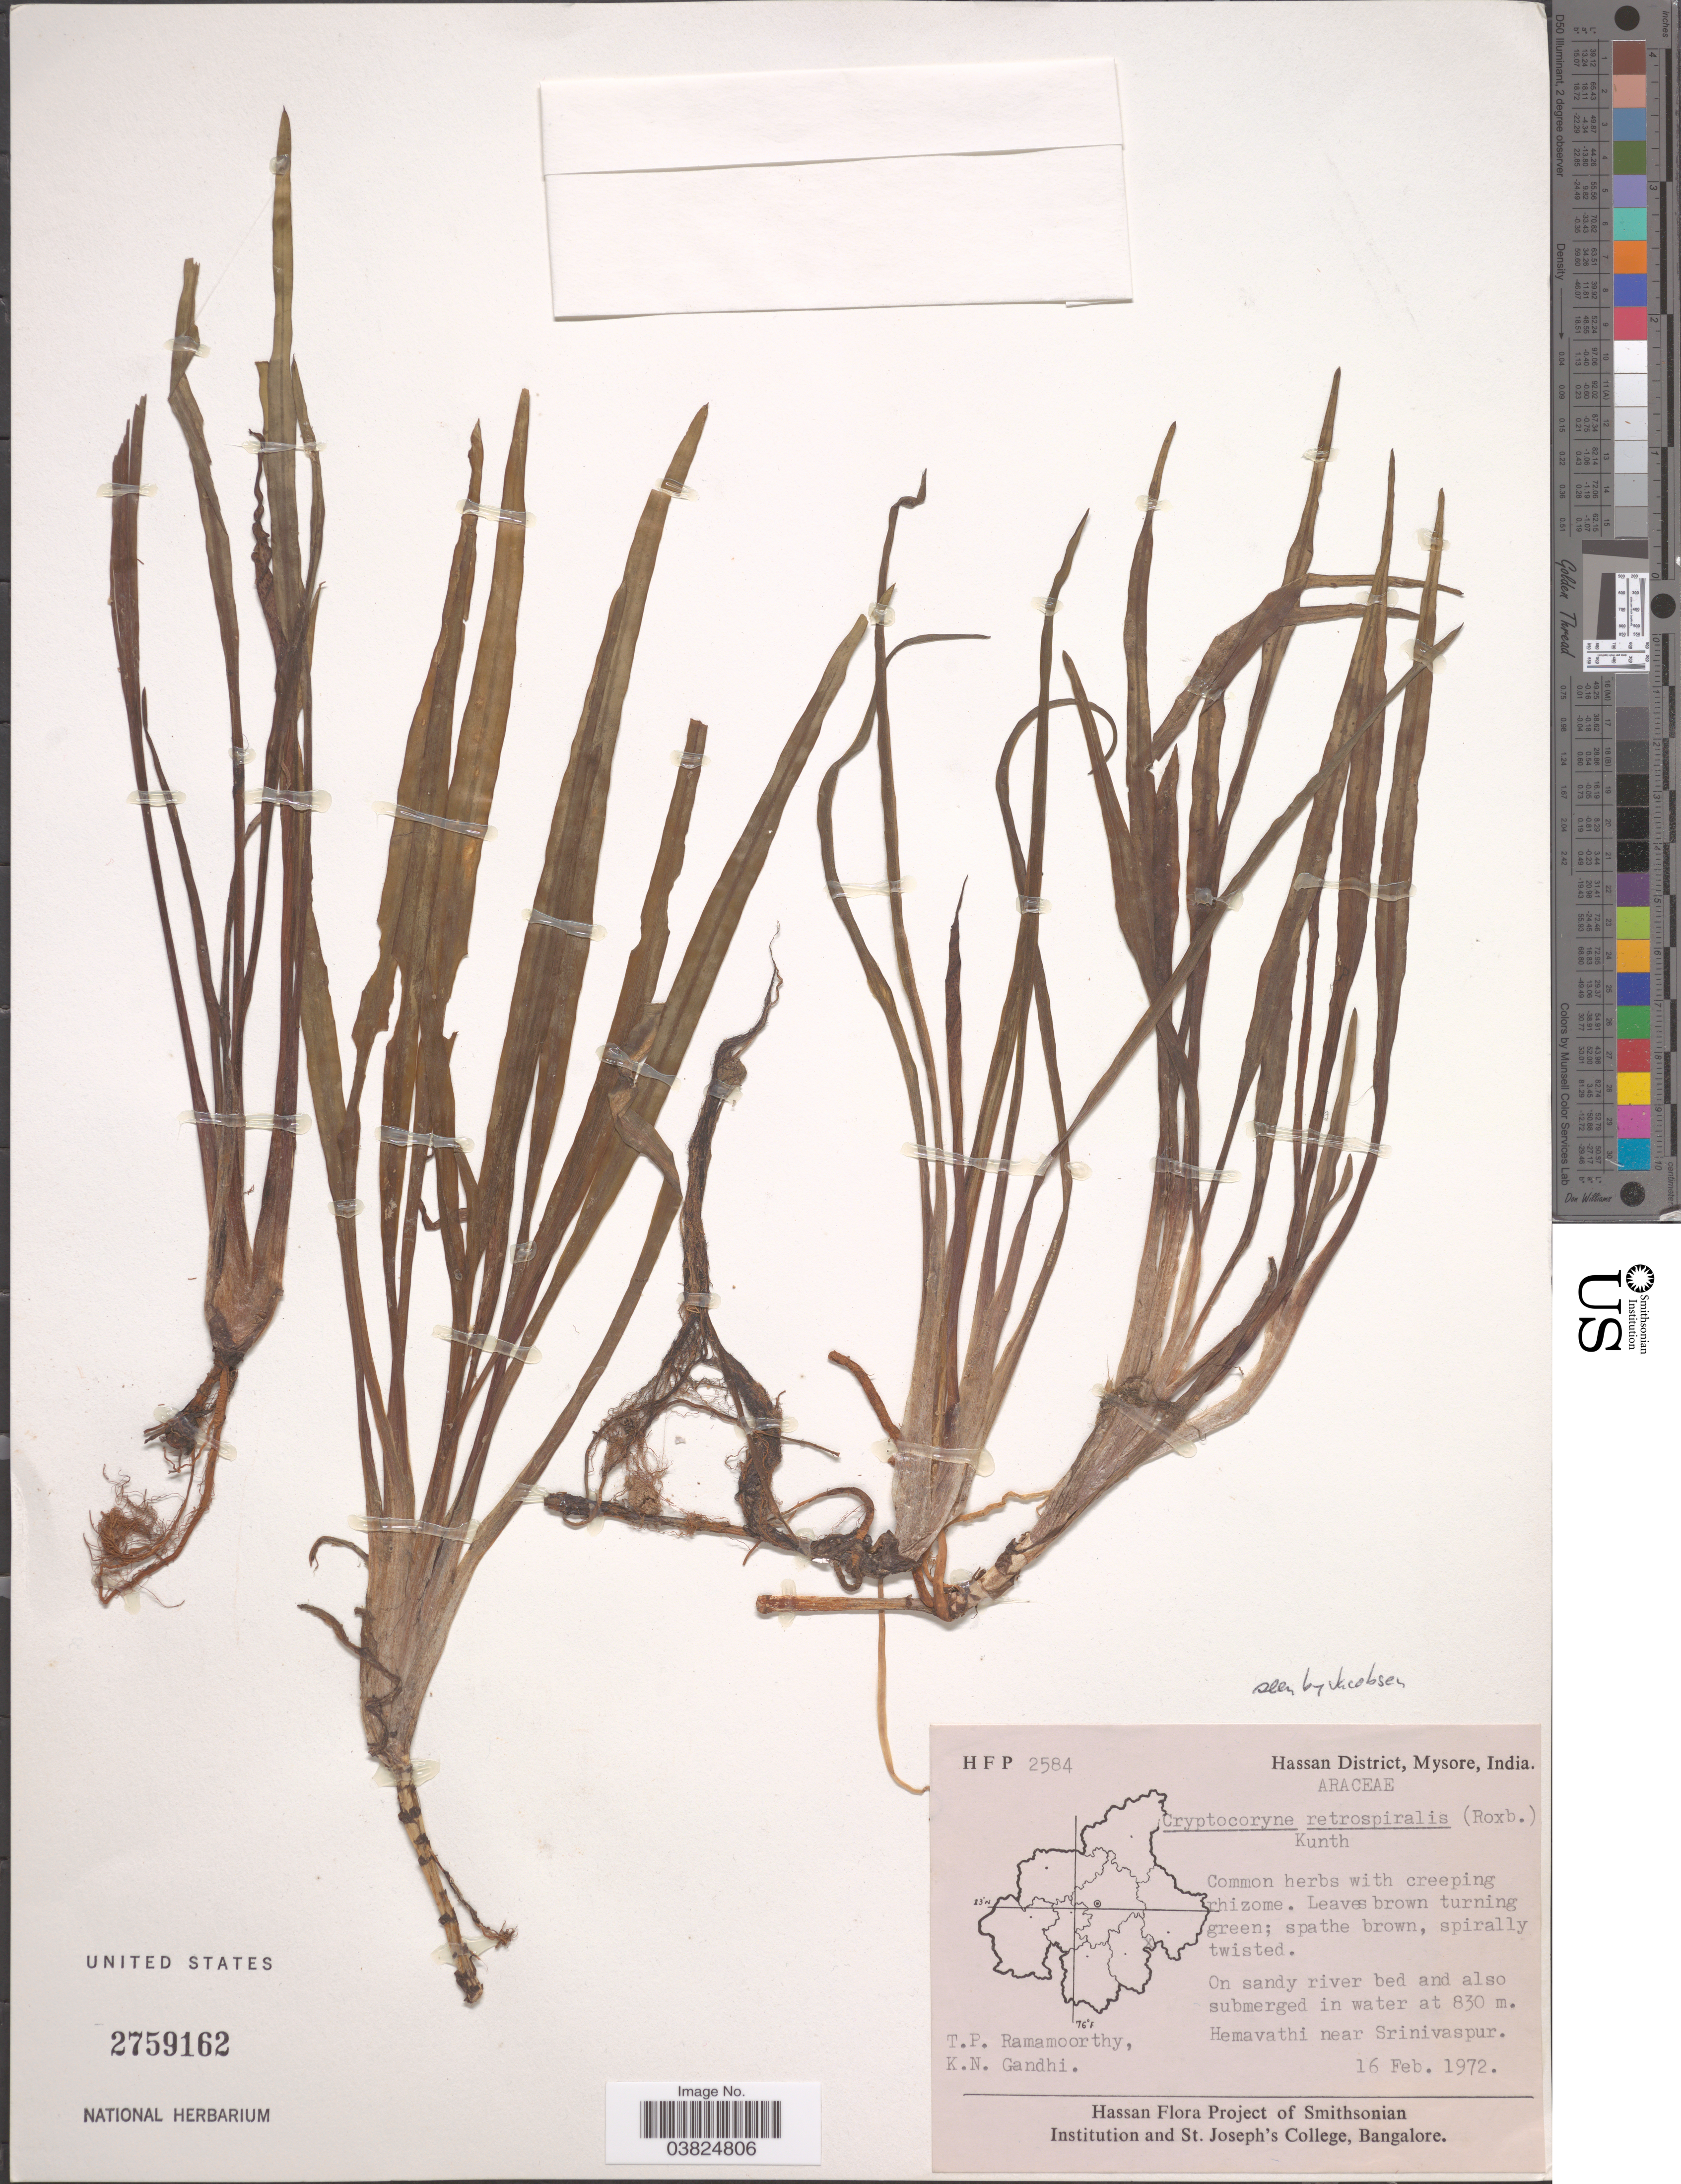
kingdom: Plantae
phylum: Tracheophyta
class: Liliopsida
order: Alismatales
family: Araceae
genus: Cryptocoryne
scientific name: Cryptocoryne retrospiralis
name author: (Roxb.) Kunth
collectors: T. P. Ramamoorthy & K. N. Gandhi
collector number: HFP2584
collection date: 1972-02-16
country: India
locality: Hassan District, Mysore. Hemavathi near Srinivaspur.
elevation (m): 830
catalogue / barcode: US 2759162